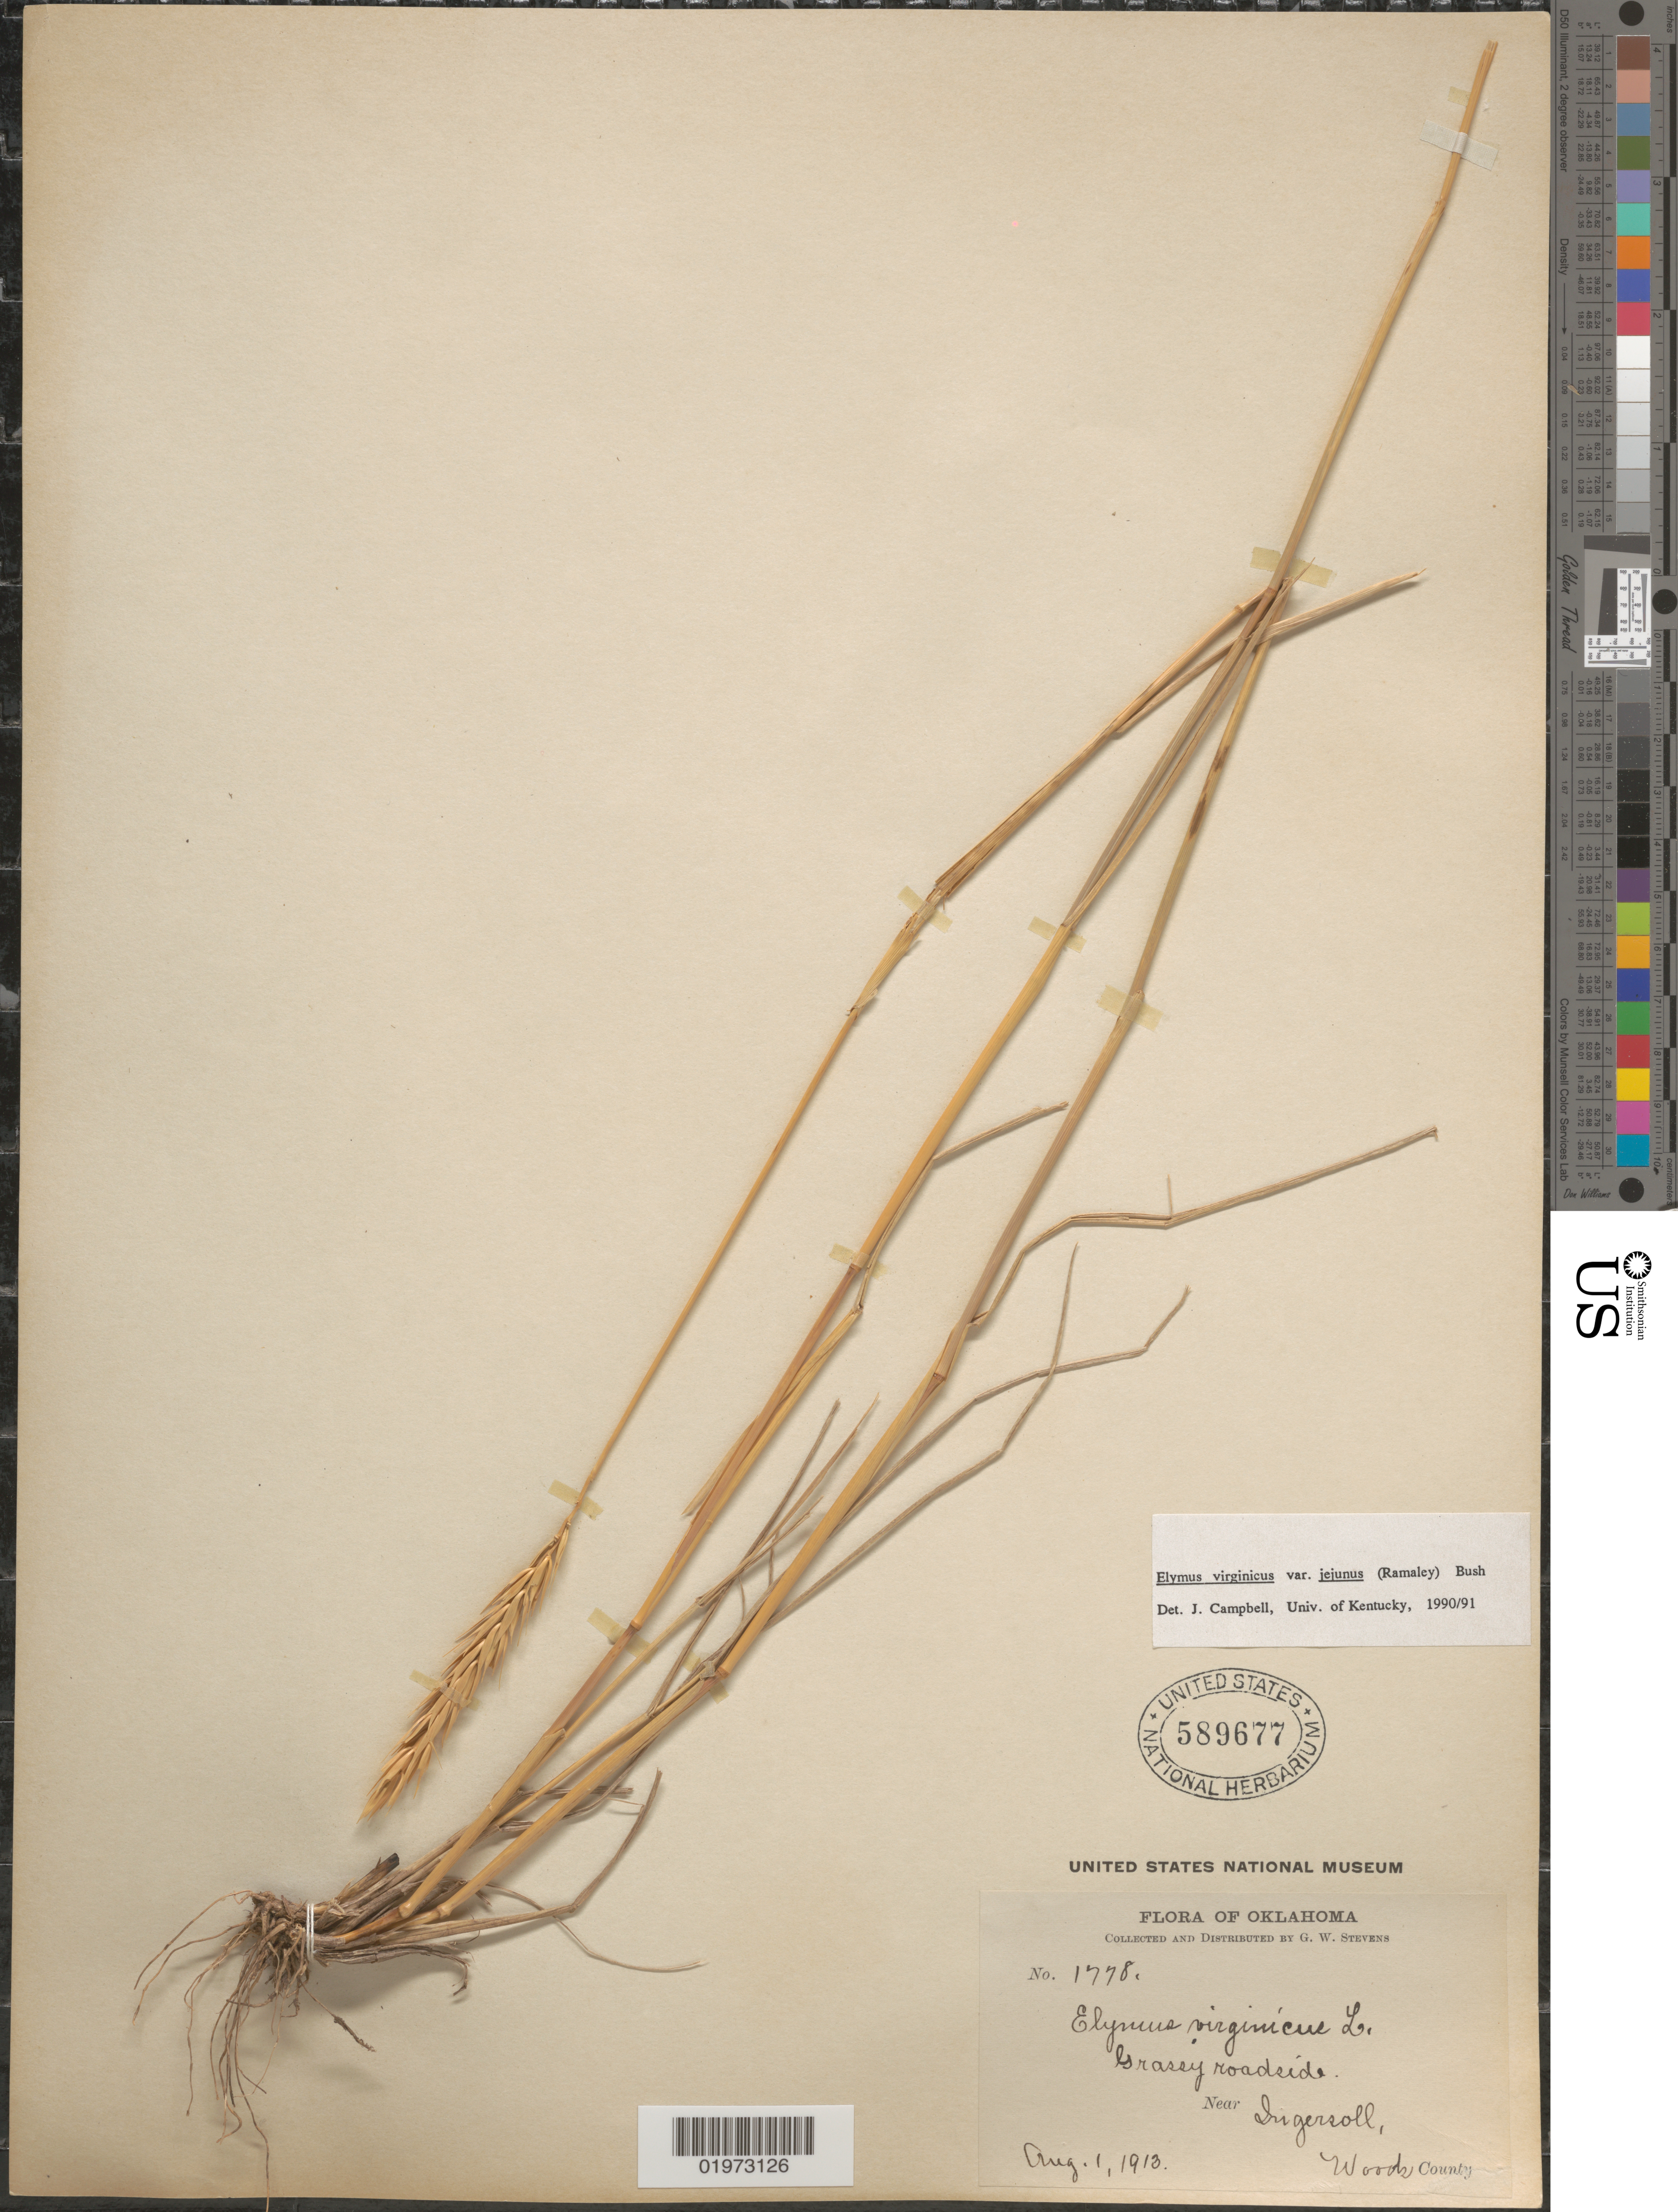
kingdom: Plantae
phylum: Tracheophyta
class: Liliopsida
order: Poales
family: Poaceae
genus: Elymus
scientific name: Elymus virginicus var. virginicus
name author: L.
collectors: G. W. Stevens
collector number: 1778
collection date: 1913-08-01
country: United States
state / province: Oklahoma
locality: Grassy roadside. Near Ingersoll, Woods County.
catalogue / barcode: US 589677